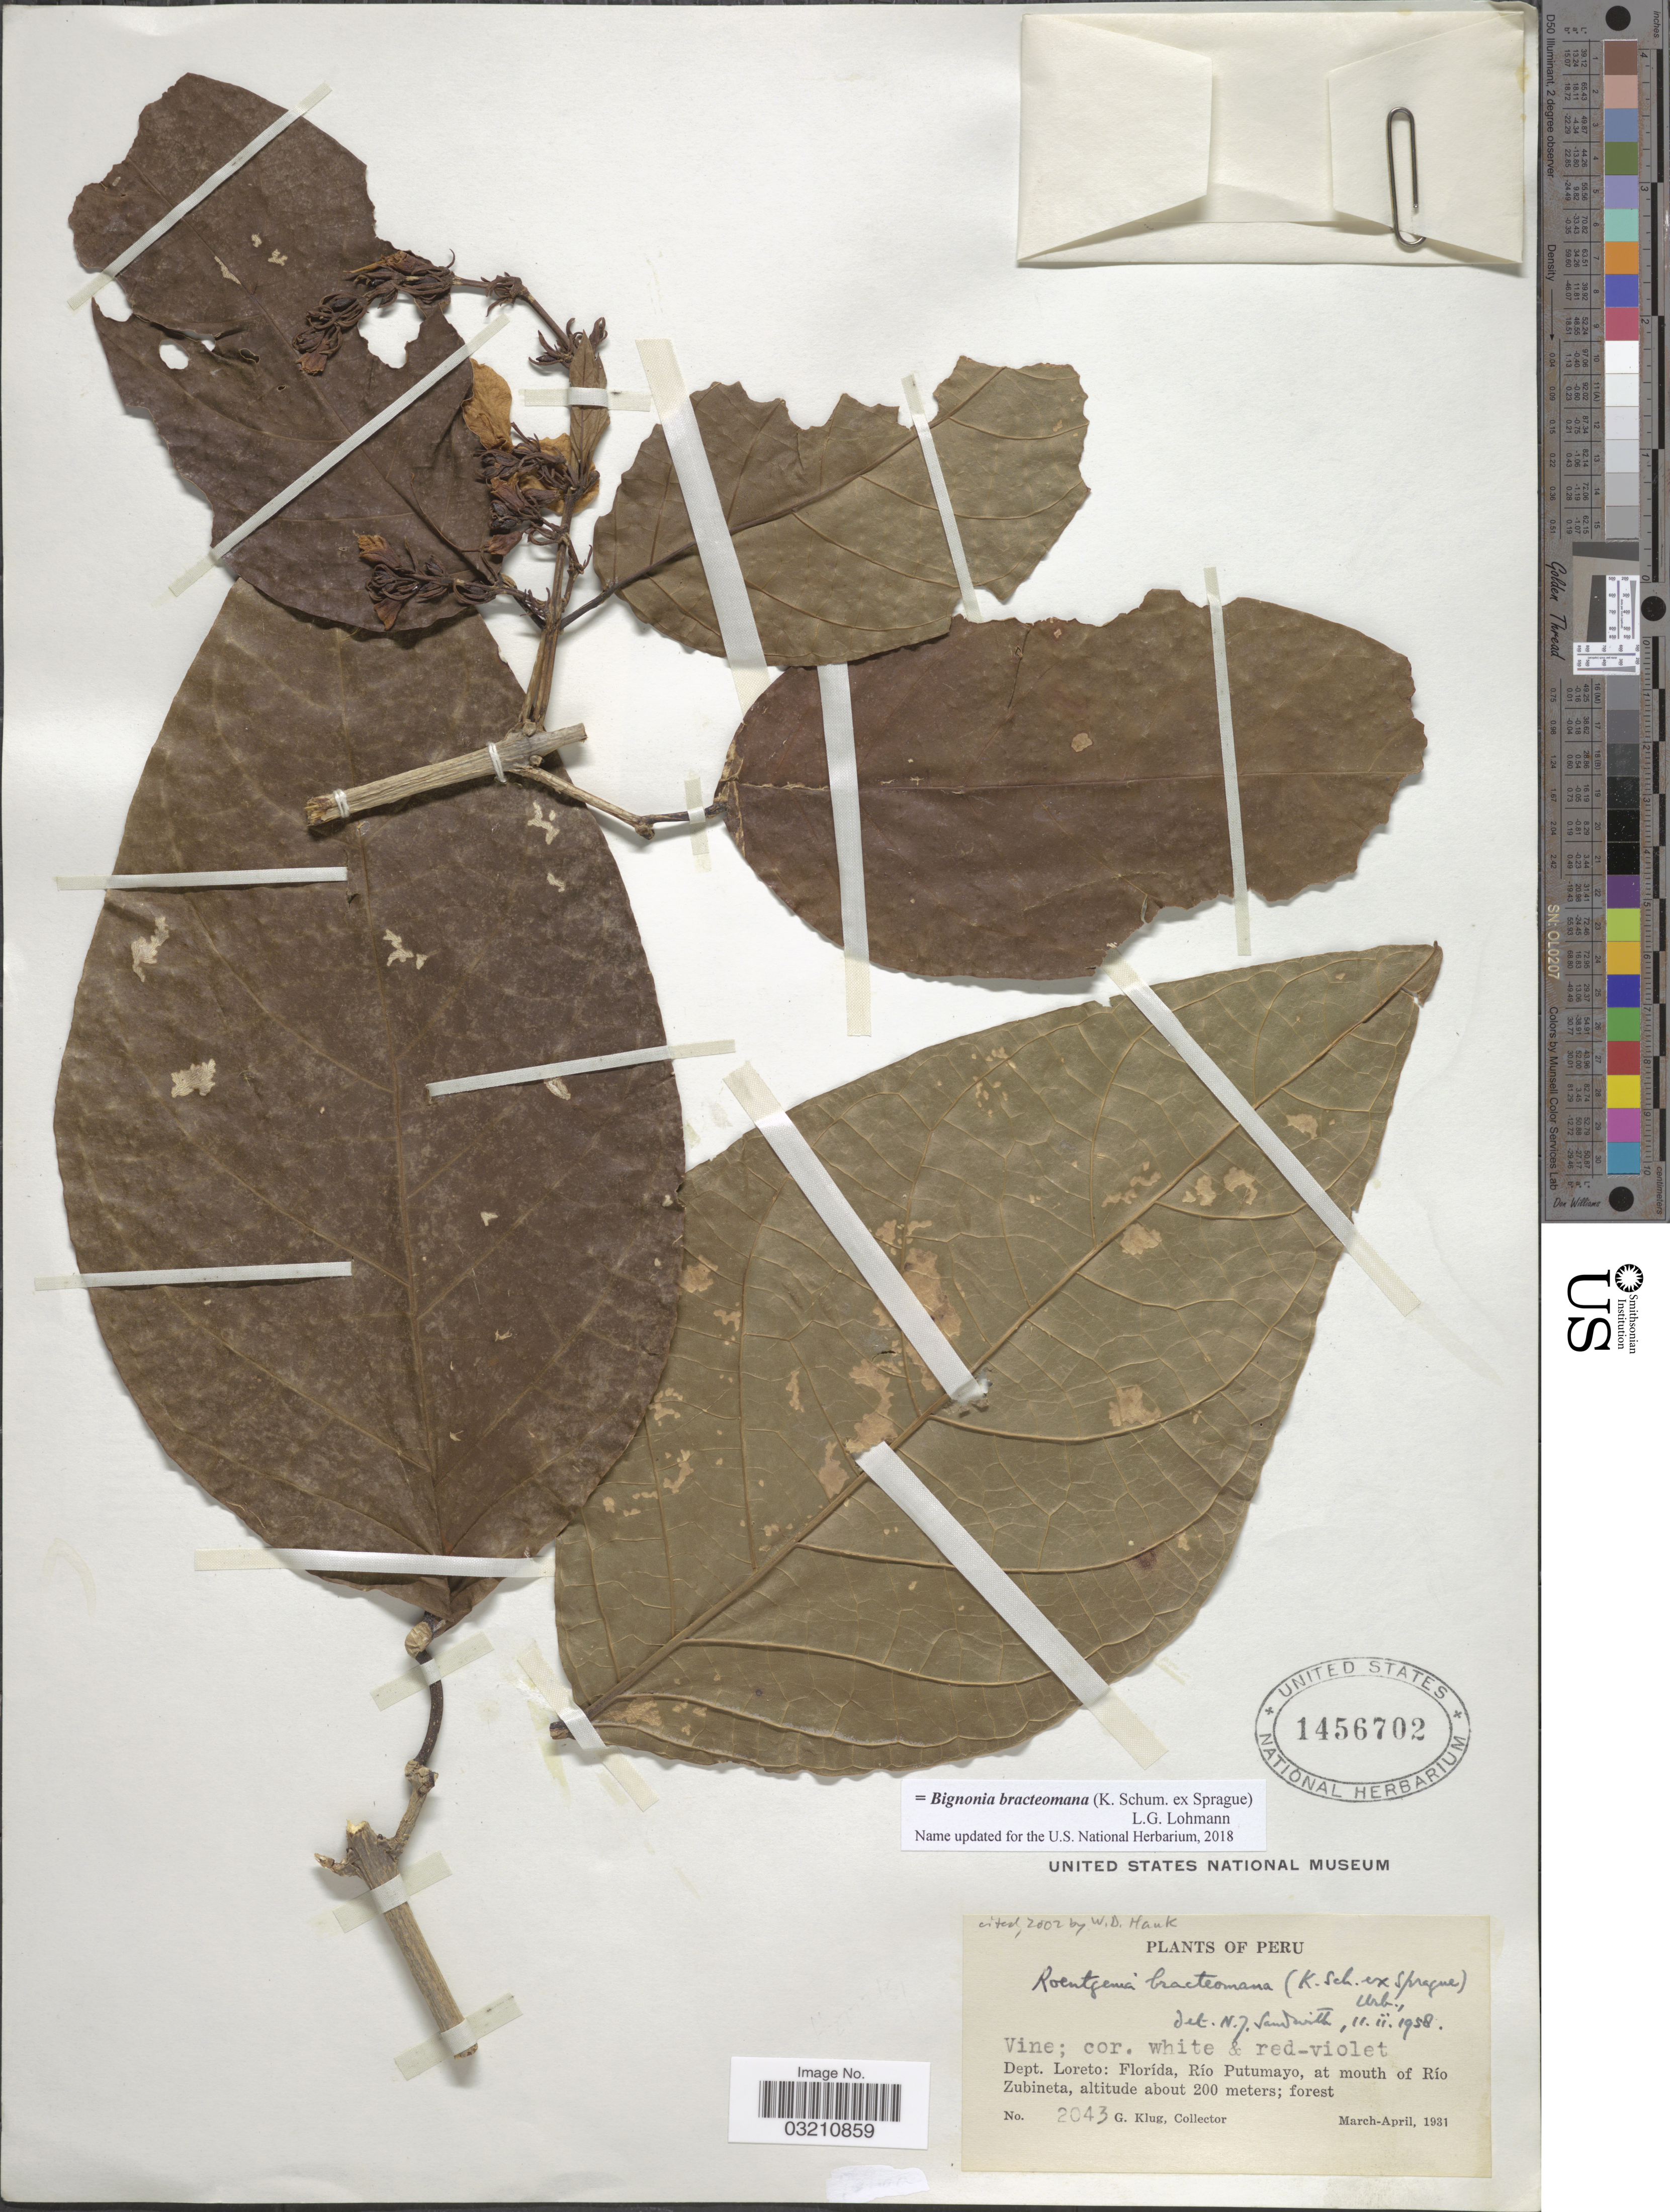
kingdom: Plantae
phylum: Tracheophyta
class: Magnoliopsida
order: Lamiales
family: Bignoniaceae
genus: Bignonia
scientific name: Bignonia bracteomana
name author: L.G. Lohmann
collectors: G. Klug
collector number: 2043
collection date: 1931-03/1931-04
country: Peru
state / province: Loreto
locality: Dept. Loreto: Florída, Río Putumayo, at mouth of Río Zubineta.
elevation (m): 200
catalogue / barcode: US 1456702